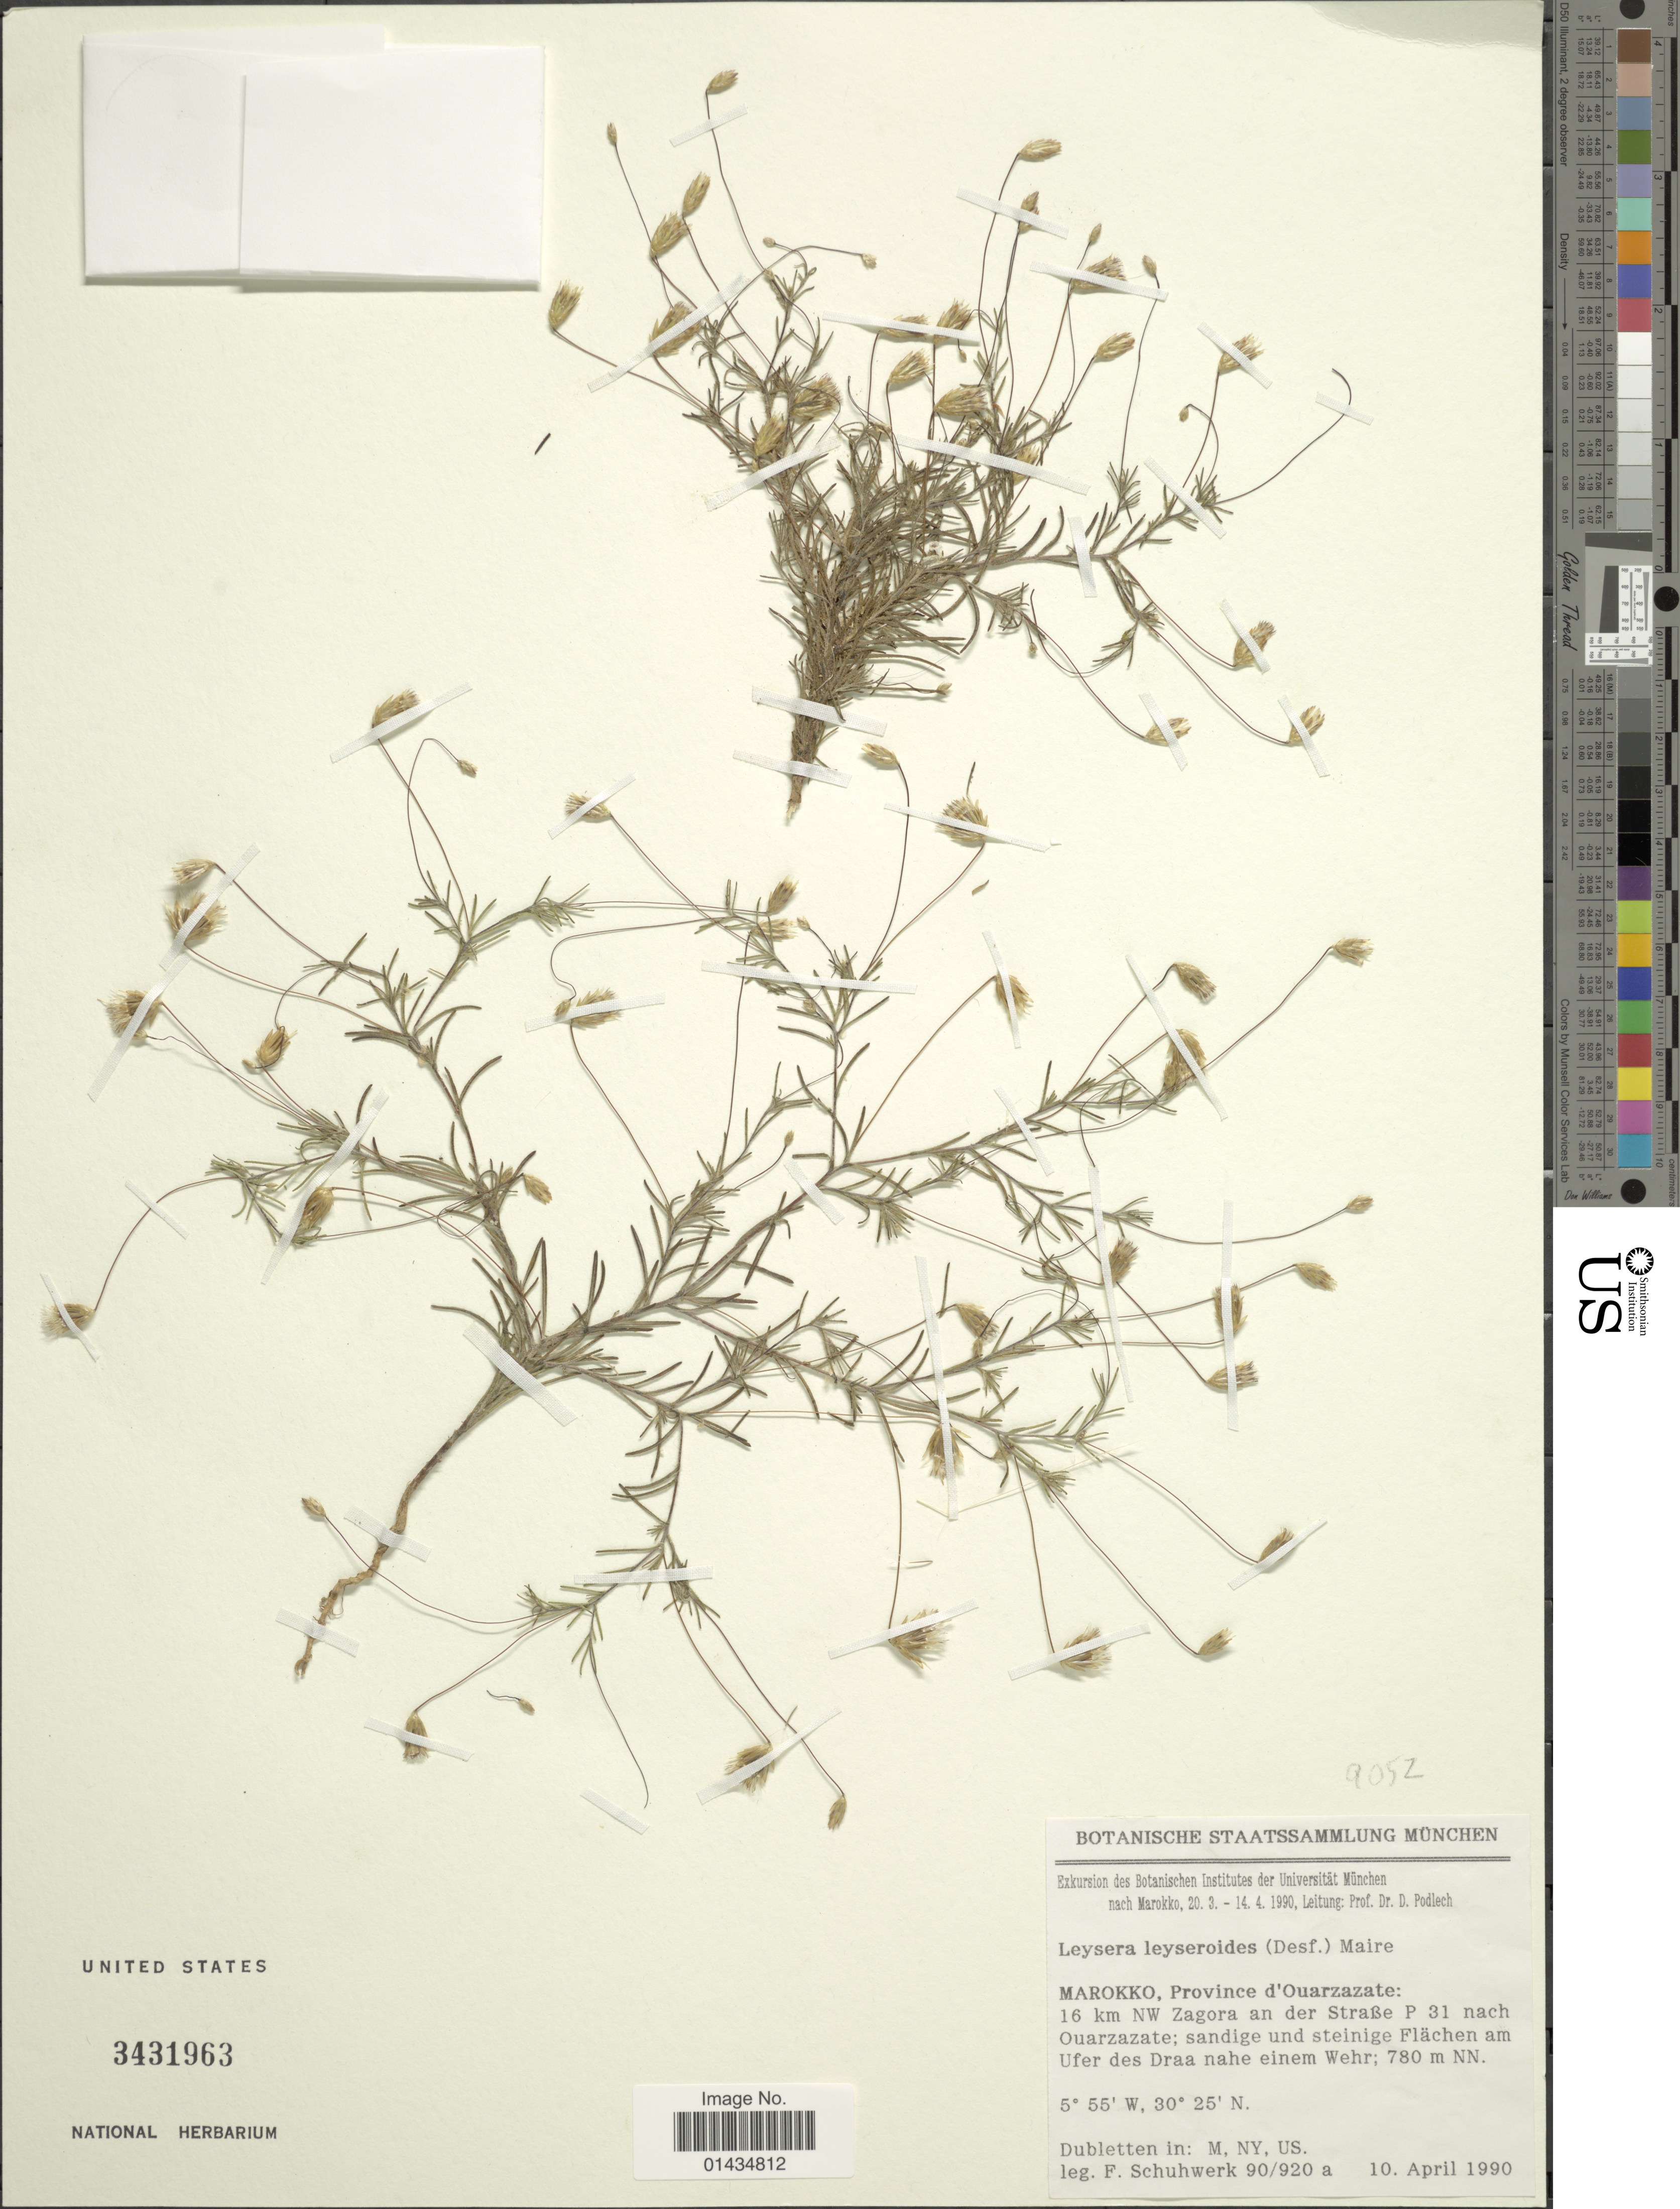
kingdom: Plantae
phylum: Tracheophyta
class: Magnoliopsida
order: Asterales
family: Asteraceae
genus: Leysera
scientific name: Leysera leyseroides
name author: (Desf.) Maire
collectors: Schuhwerk, F.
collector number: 90/920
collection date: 1990-04-10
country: Morocco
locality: Marokko, Province d'Ouarzazate: 16 km NW Zagora an der Straße P 31 nach Ourzazate; sandige und steinige Flächen am Ufer des Draa nahe einem Wehr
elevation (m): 780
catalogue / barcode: US 3431963